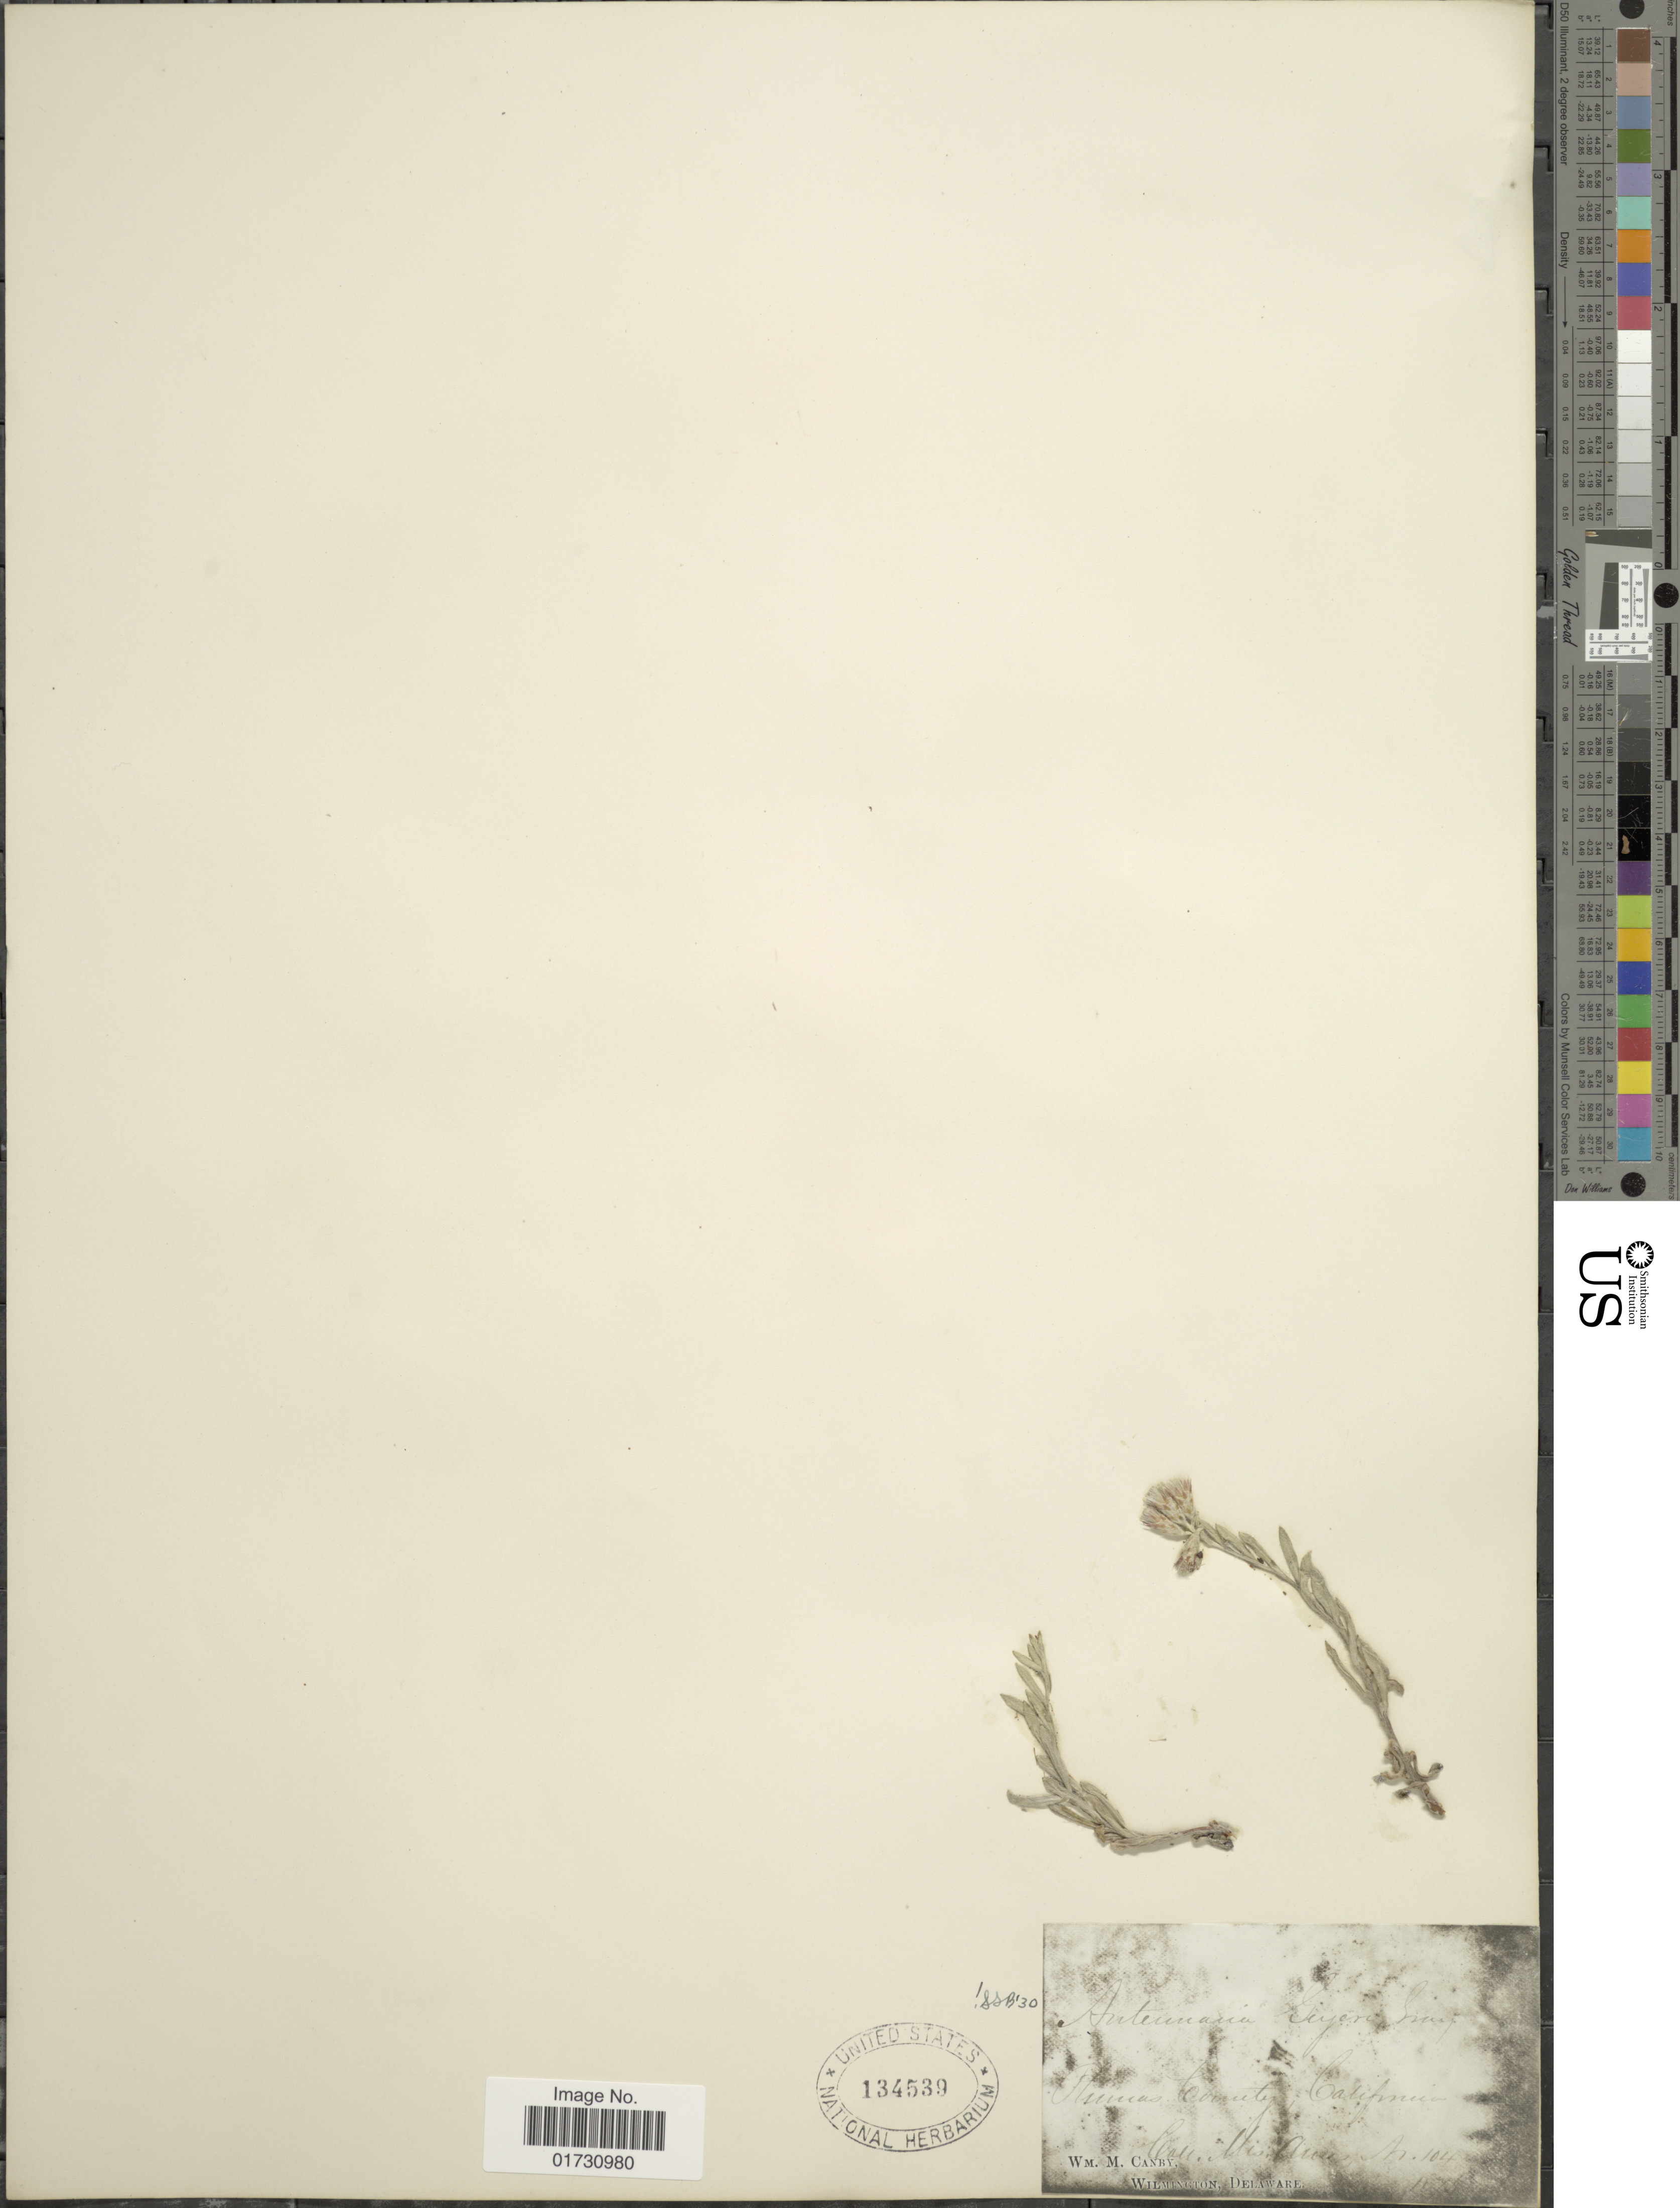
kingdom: Plantae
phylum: Tracheophyta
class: Magnoliopsida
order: Asterales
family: Asteraceae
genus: Antennaria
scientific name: Antennaria geyeri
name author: A. Gray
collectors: M. Austin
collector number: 104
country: United States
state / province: California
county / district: Plumas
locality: Pumas County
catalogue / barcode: US 134539